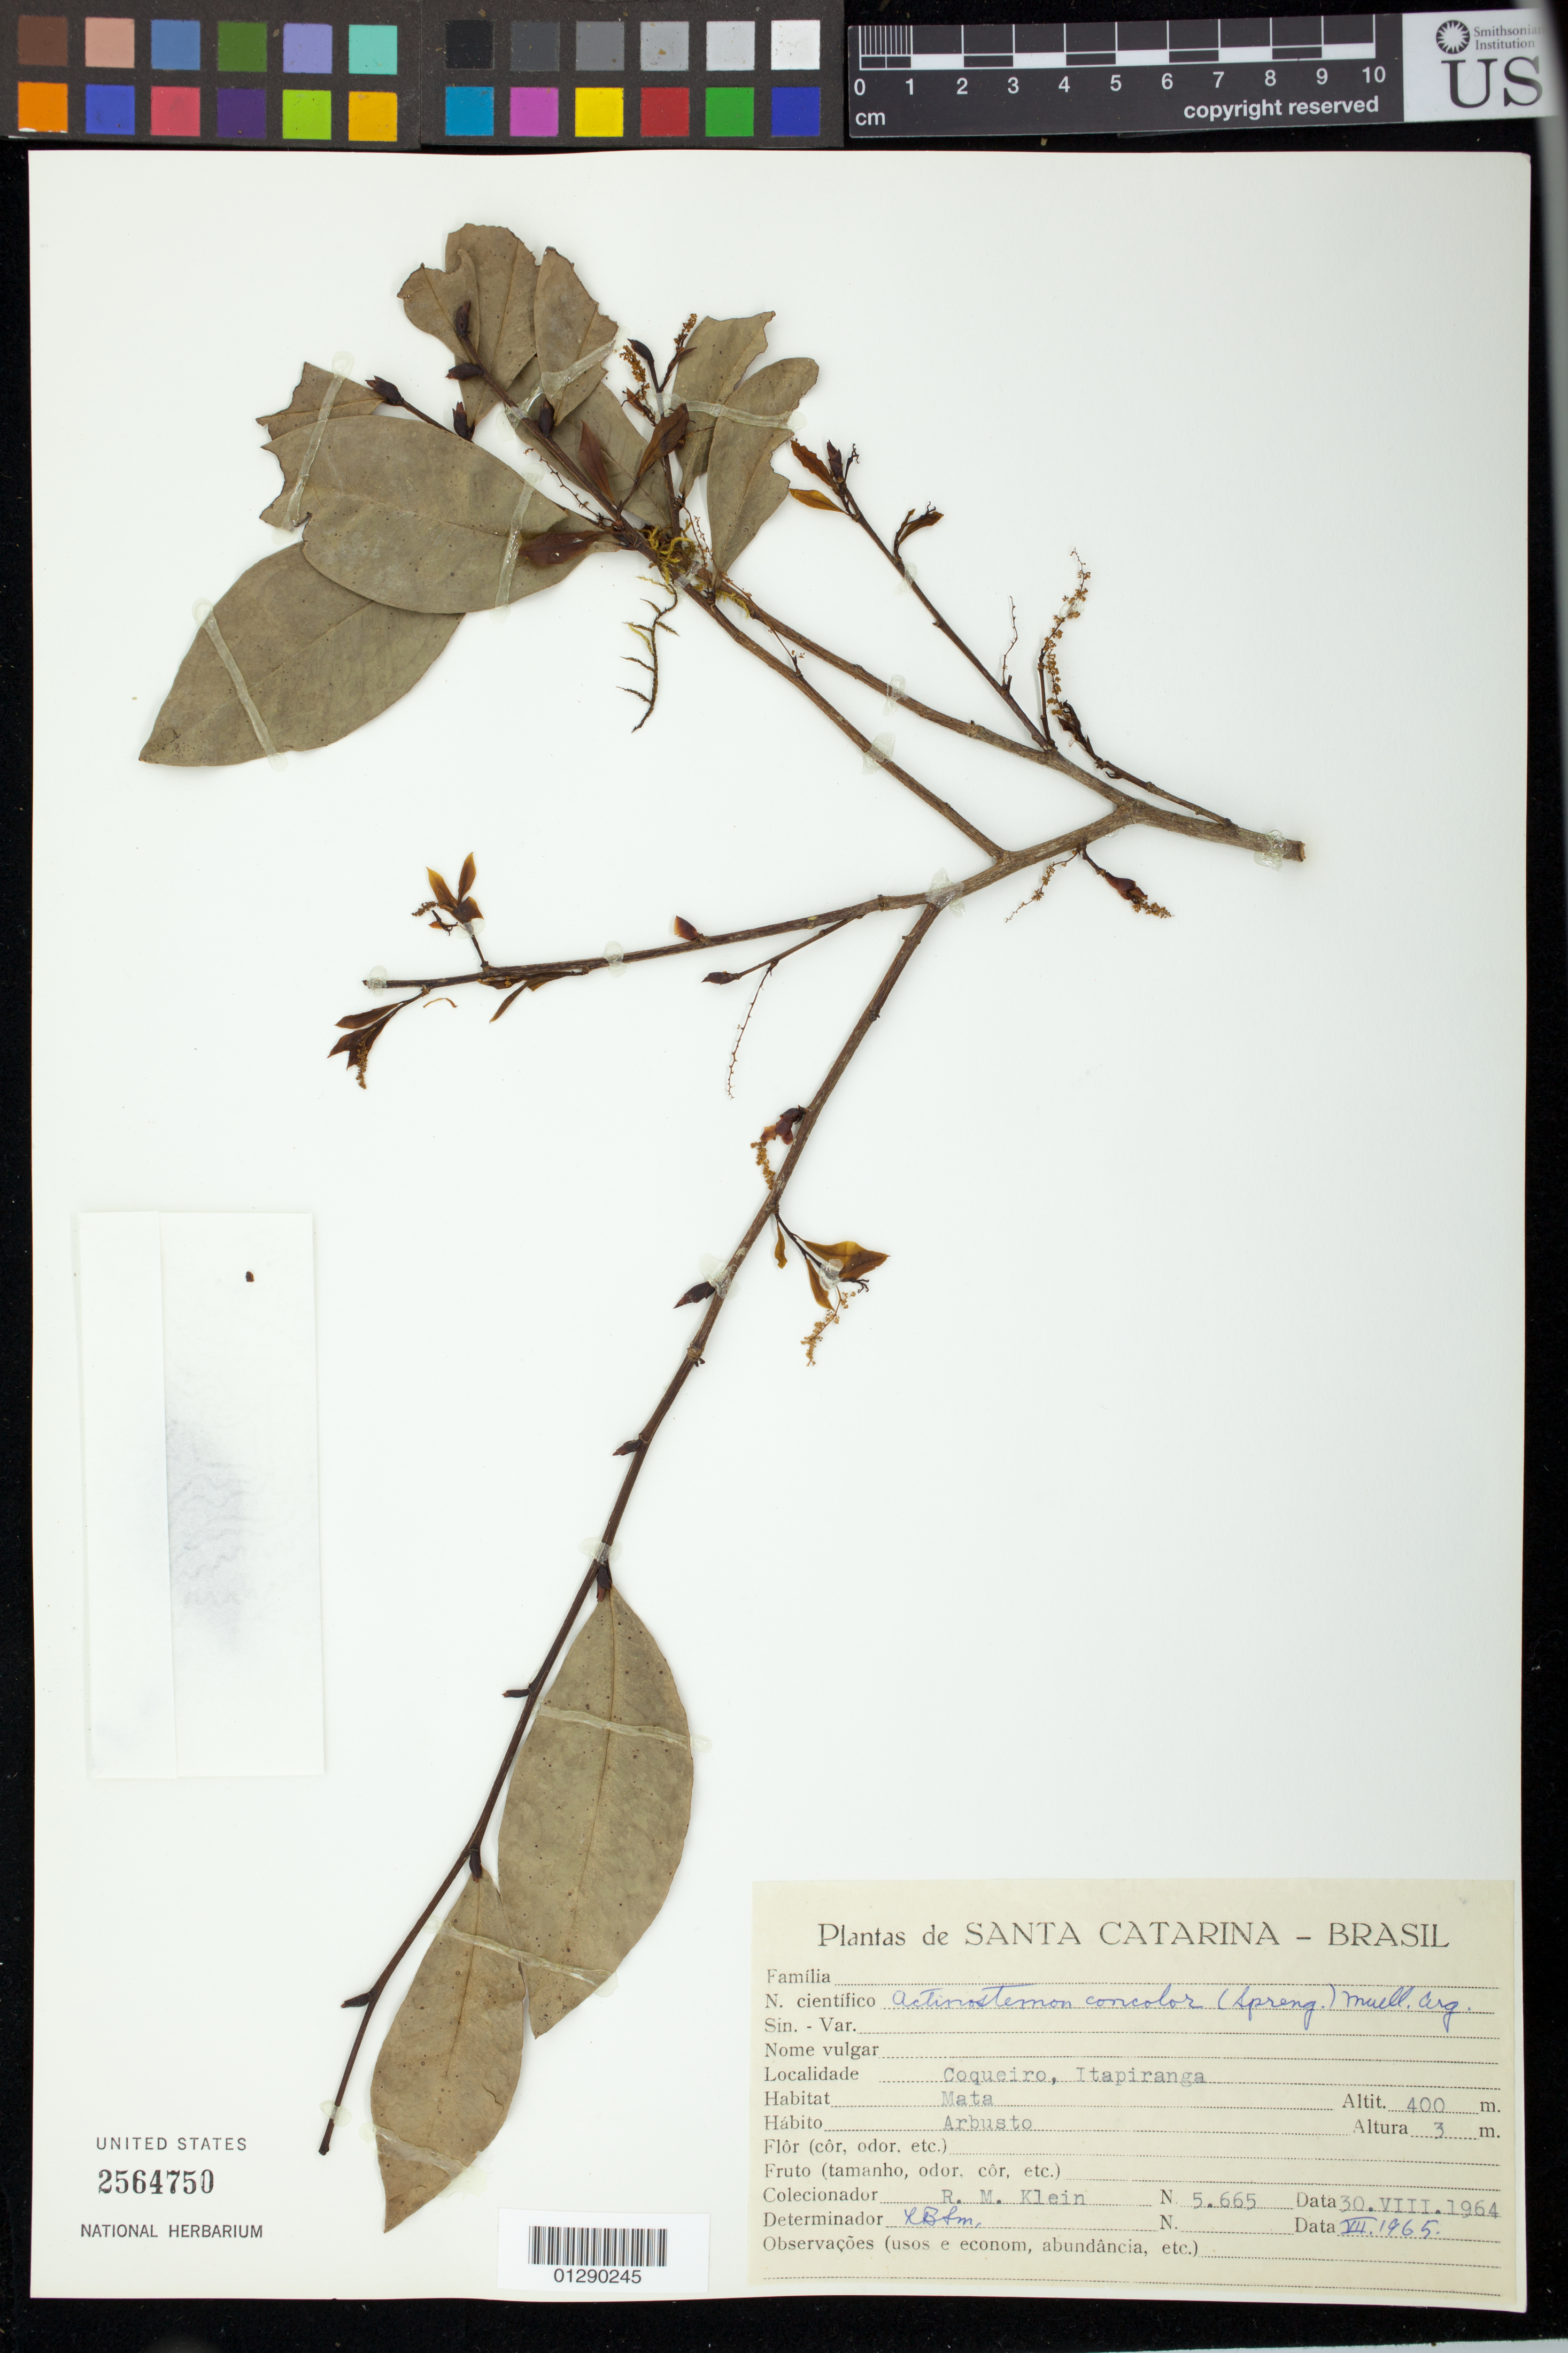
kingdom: Plantae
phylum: Tracheophyta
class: Magnoliopsida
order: Malpighiales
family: Euphorbiaceae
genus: Actinostemon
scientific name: Actinostemon concolor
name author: (Spreng.) Müll. Arg.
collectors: R. M. Klein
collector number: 5665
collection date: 1964-08-30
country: Brazil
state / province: Santa Catarina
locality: Coqueiro, Itapiranga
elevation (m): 400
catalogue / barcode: US 2564750